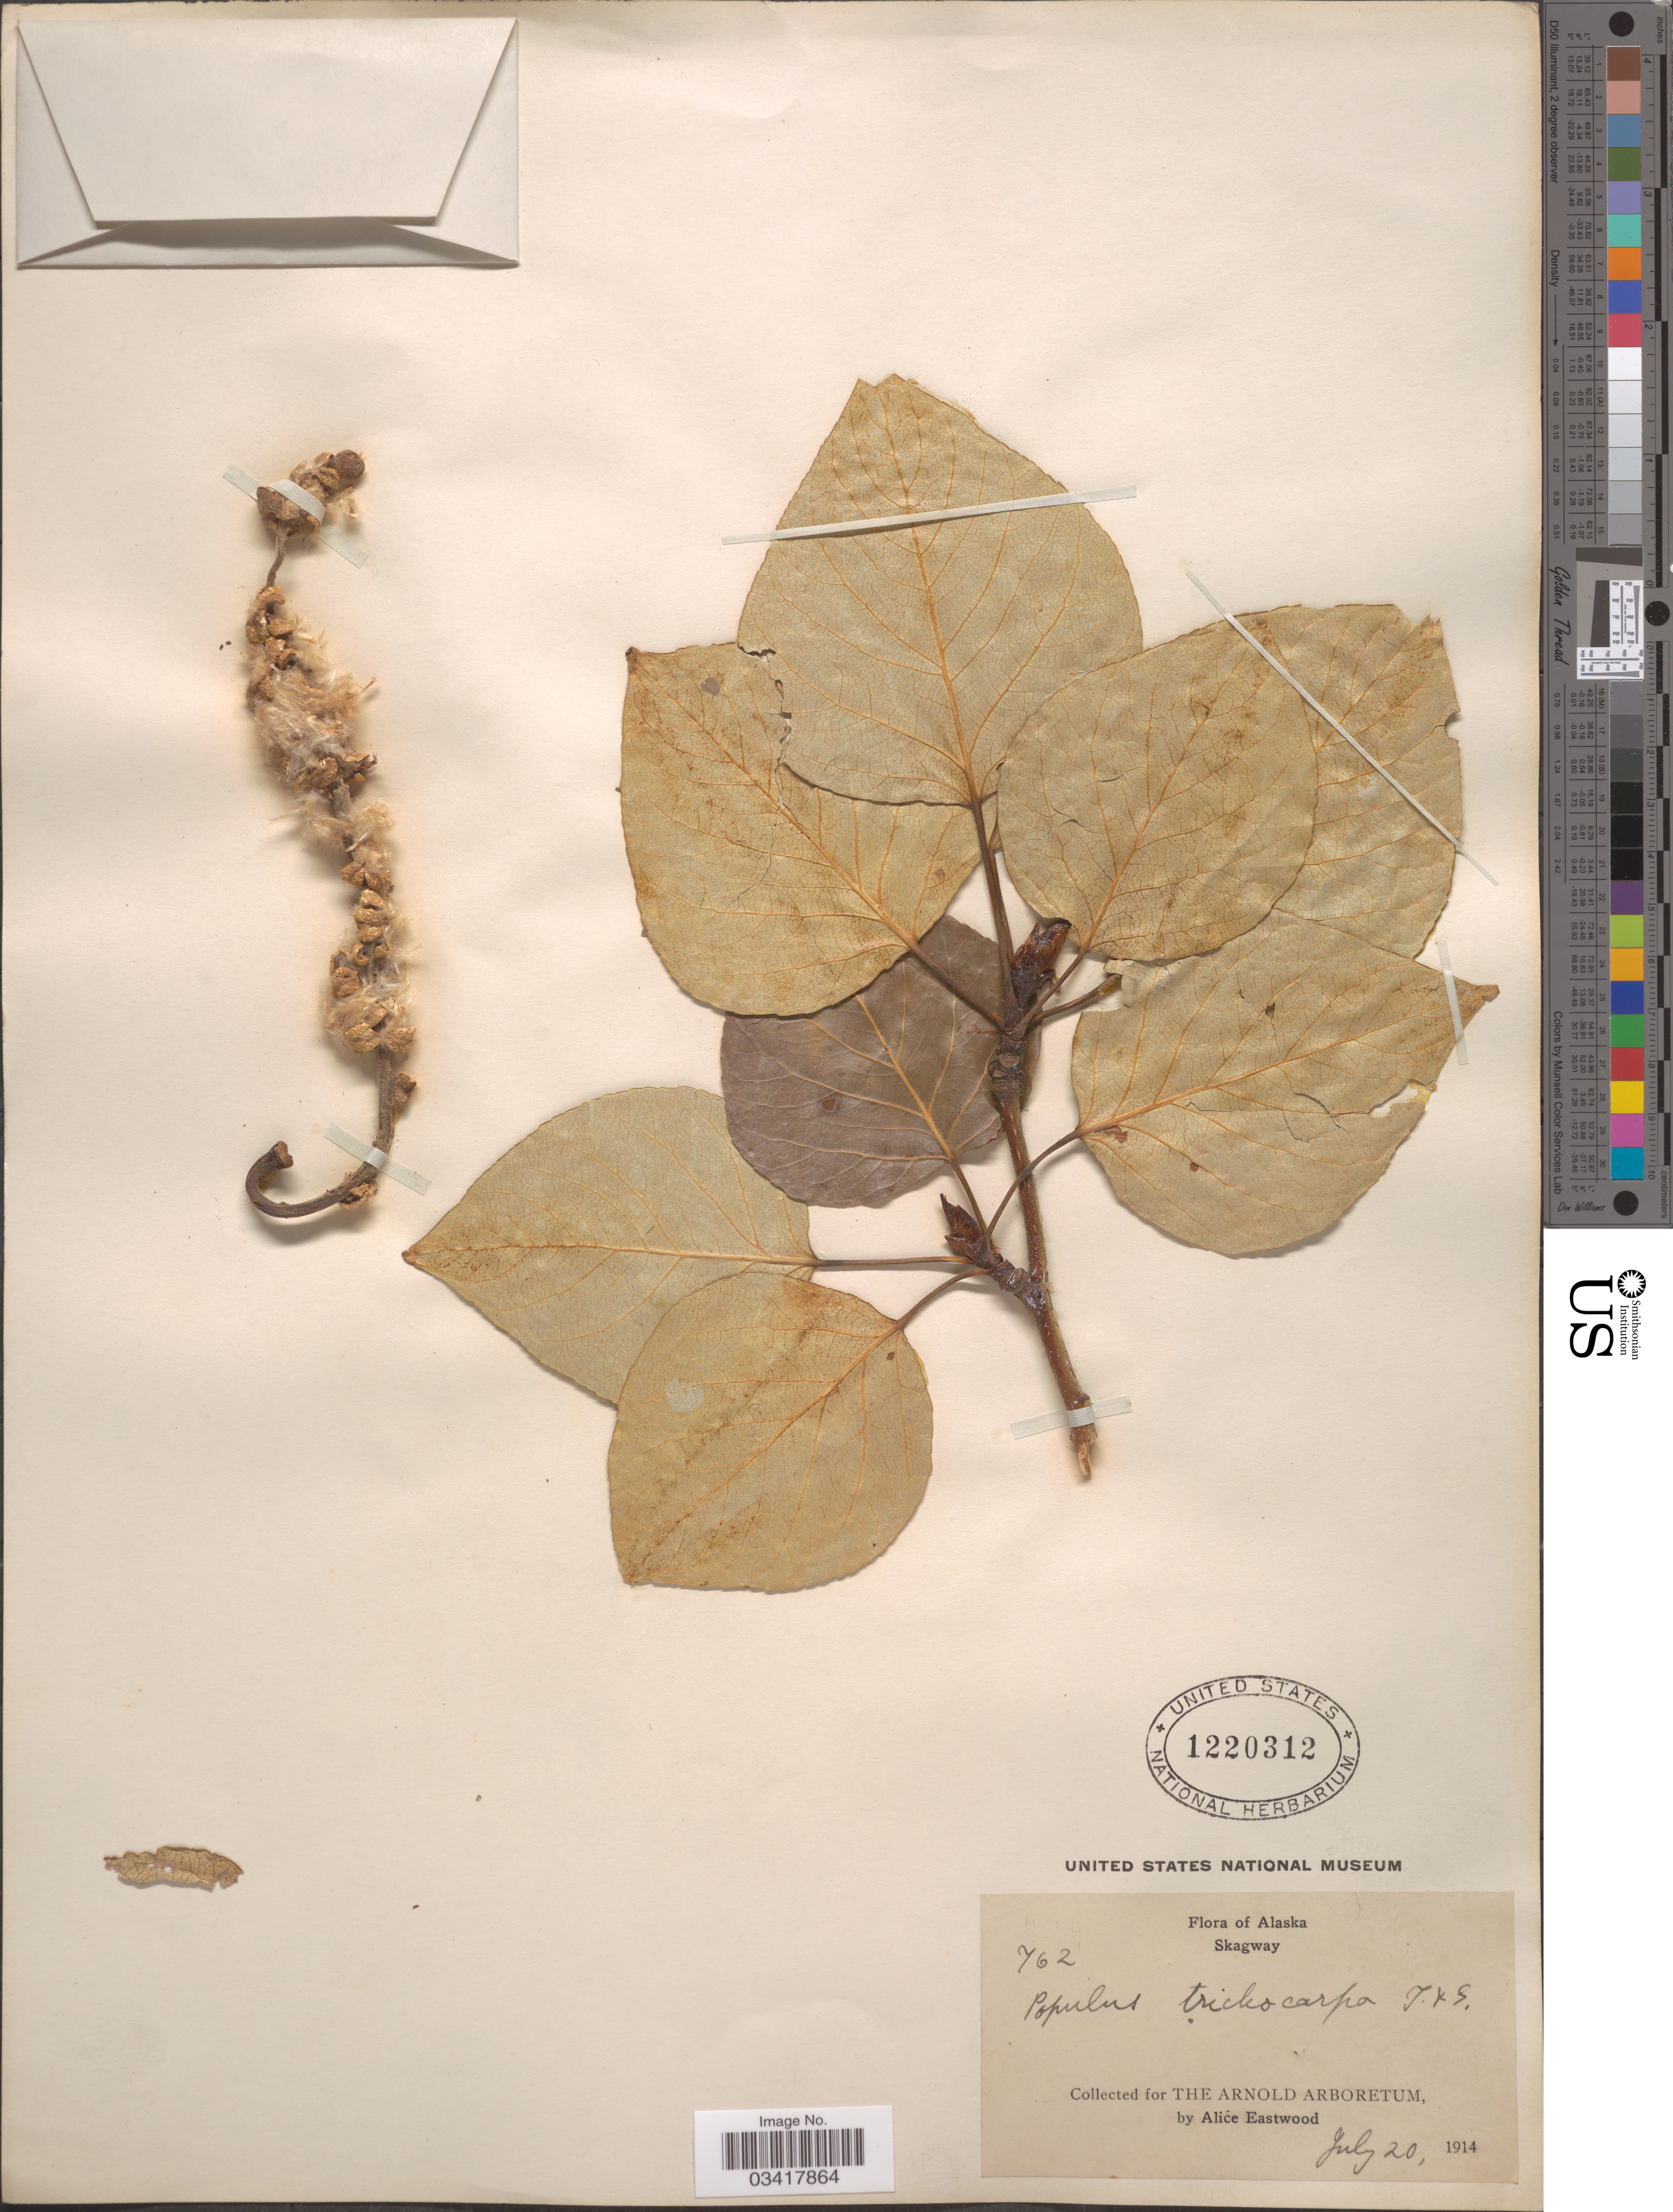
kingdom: Plantae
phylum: Tracheophyta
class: Magnoliopsida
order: Malpighiales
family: Salicaceae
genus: Populus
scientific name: Populus trichocarpa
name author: Torr. & A. Gray ex W. Hook.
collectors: A. Eastwood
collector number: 762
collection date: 1914-07-20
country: United States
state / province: Alaska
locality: Skagway.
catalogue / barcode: US 1220312